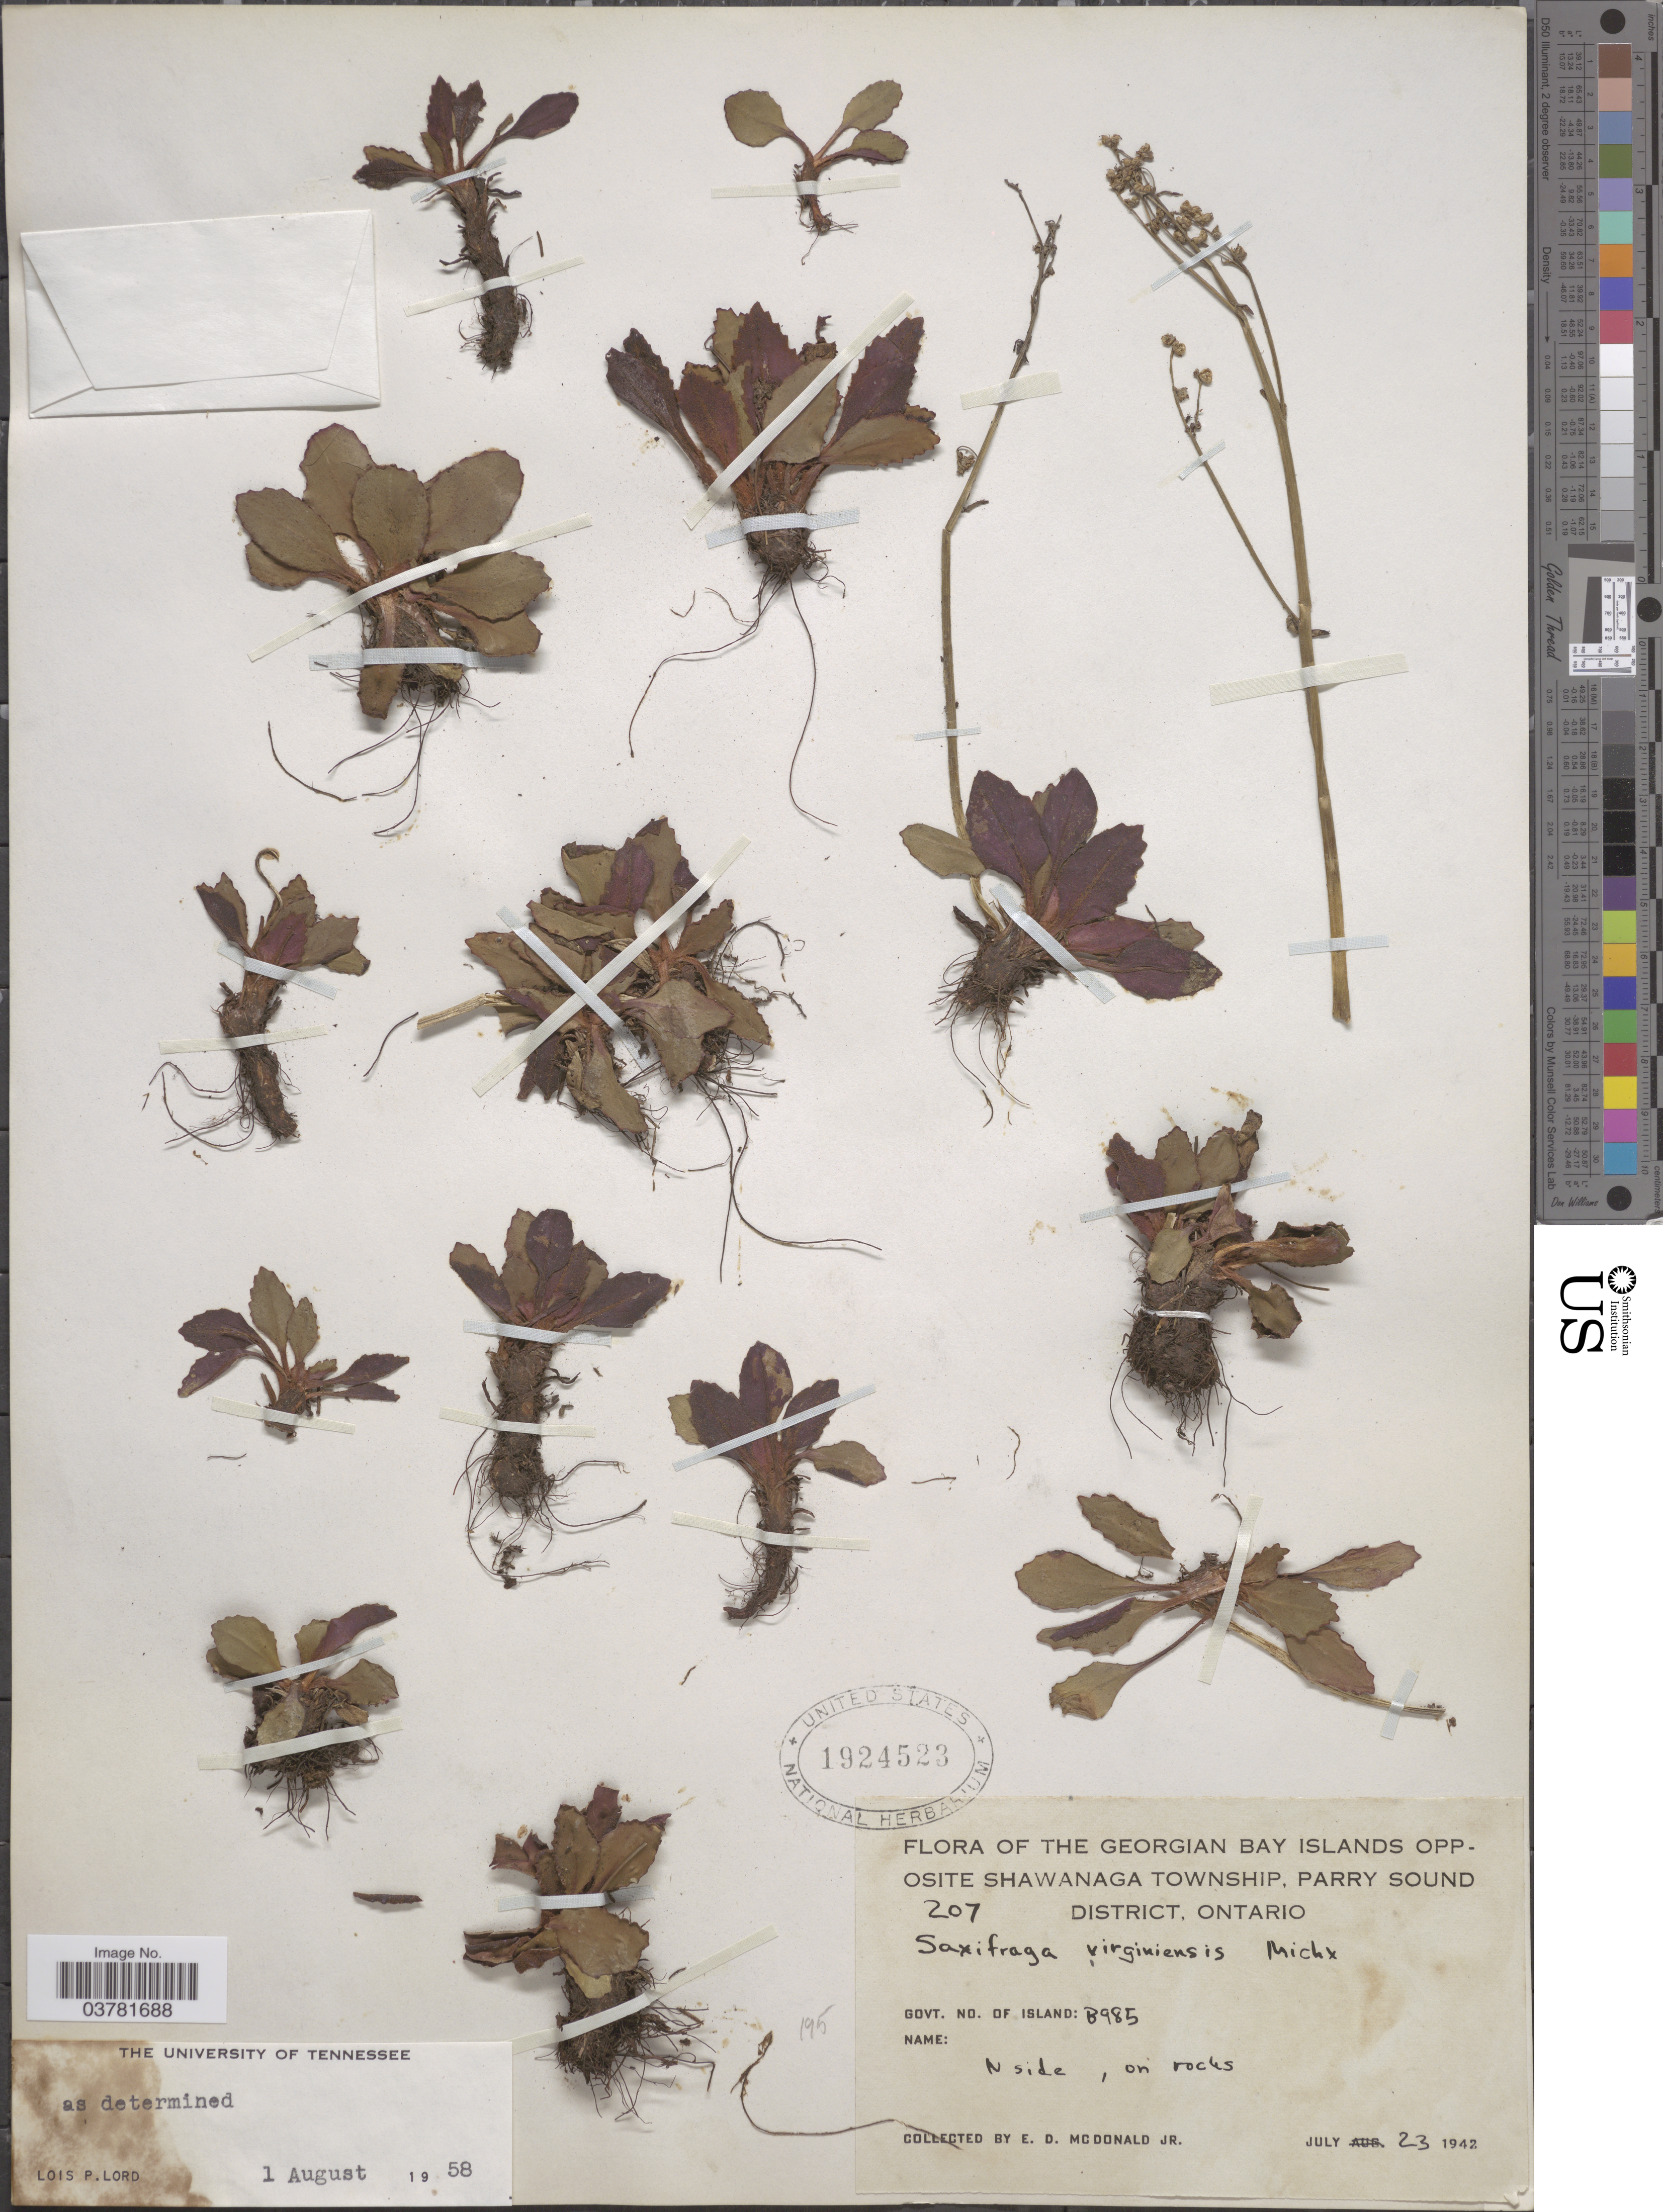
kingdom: Plantae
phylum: Tracheophyta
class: Magnoliopsida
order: Saxifragales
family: Saxifragaceae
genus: Micranthes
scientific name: Micranthes virginiensis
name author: (Michx.) Small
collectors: E. D. McDonald Jr.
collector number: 207?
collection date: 1942-07-23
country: Canada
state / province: Ontario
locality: The Georgian Bay Islands Opposite Shawanaga Township, Parry Sound District. N side, on rocks.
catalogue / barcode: US 1924523